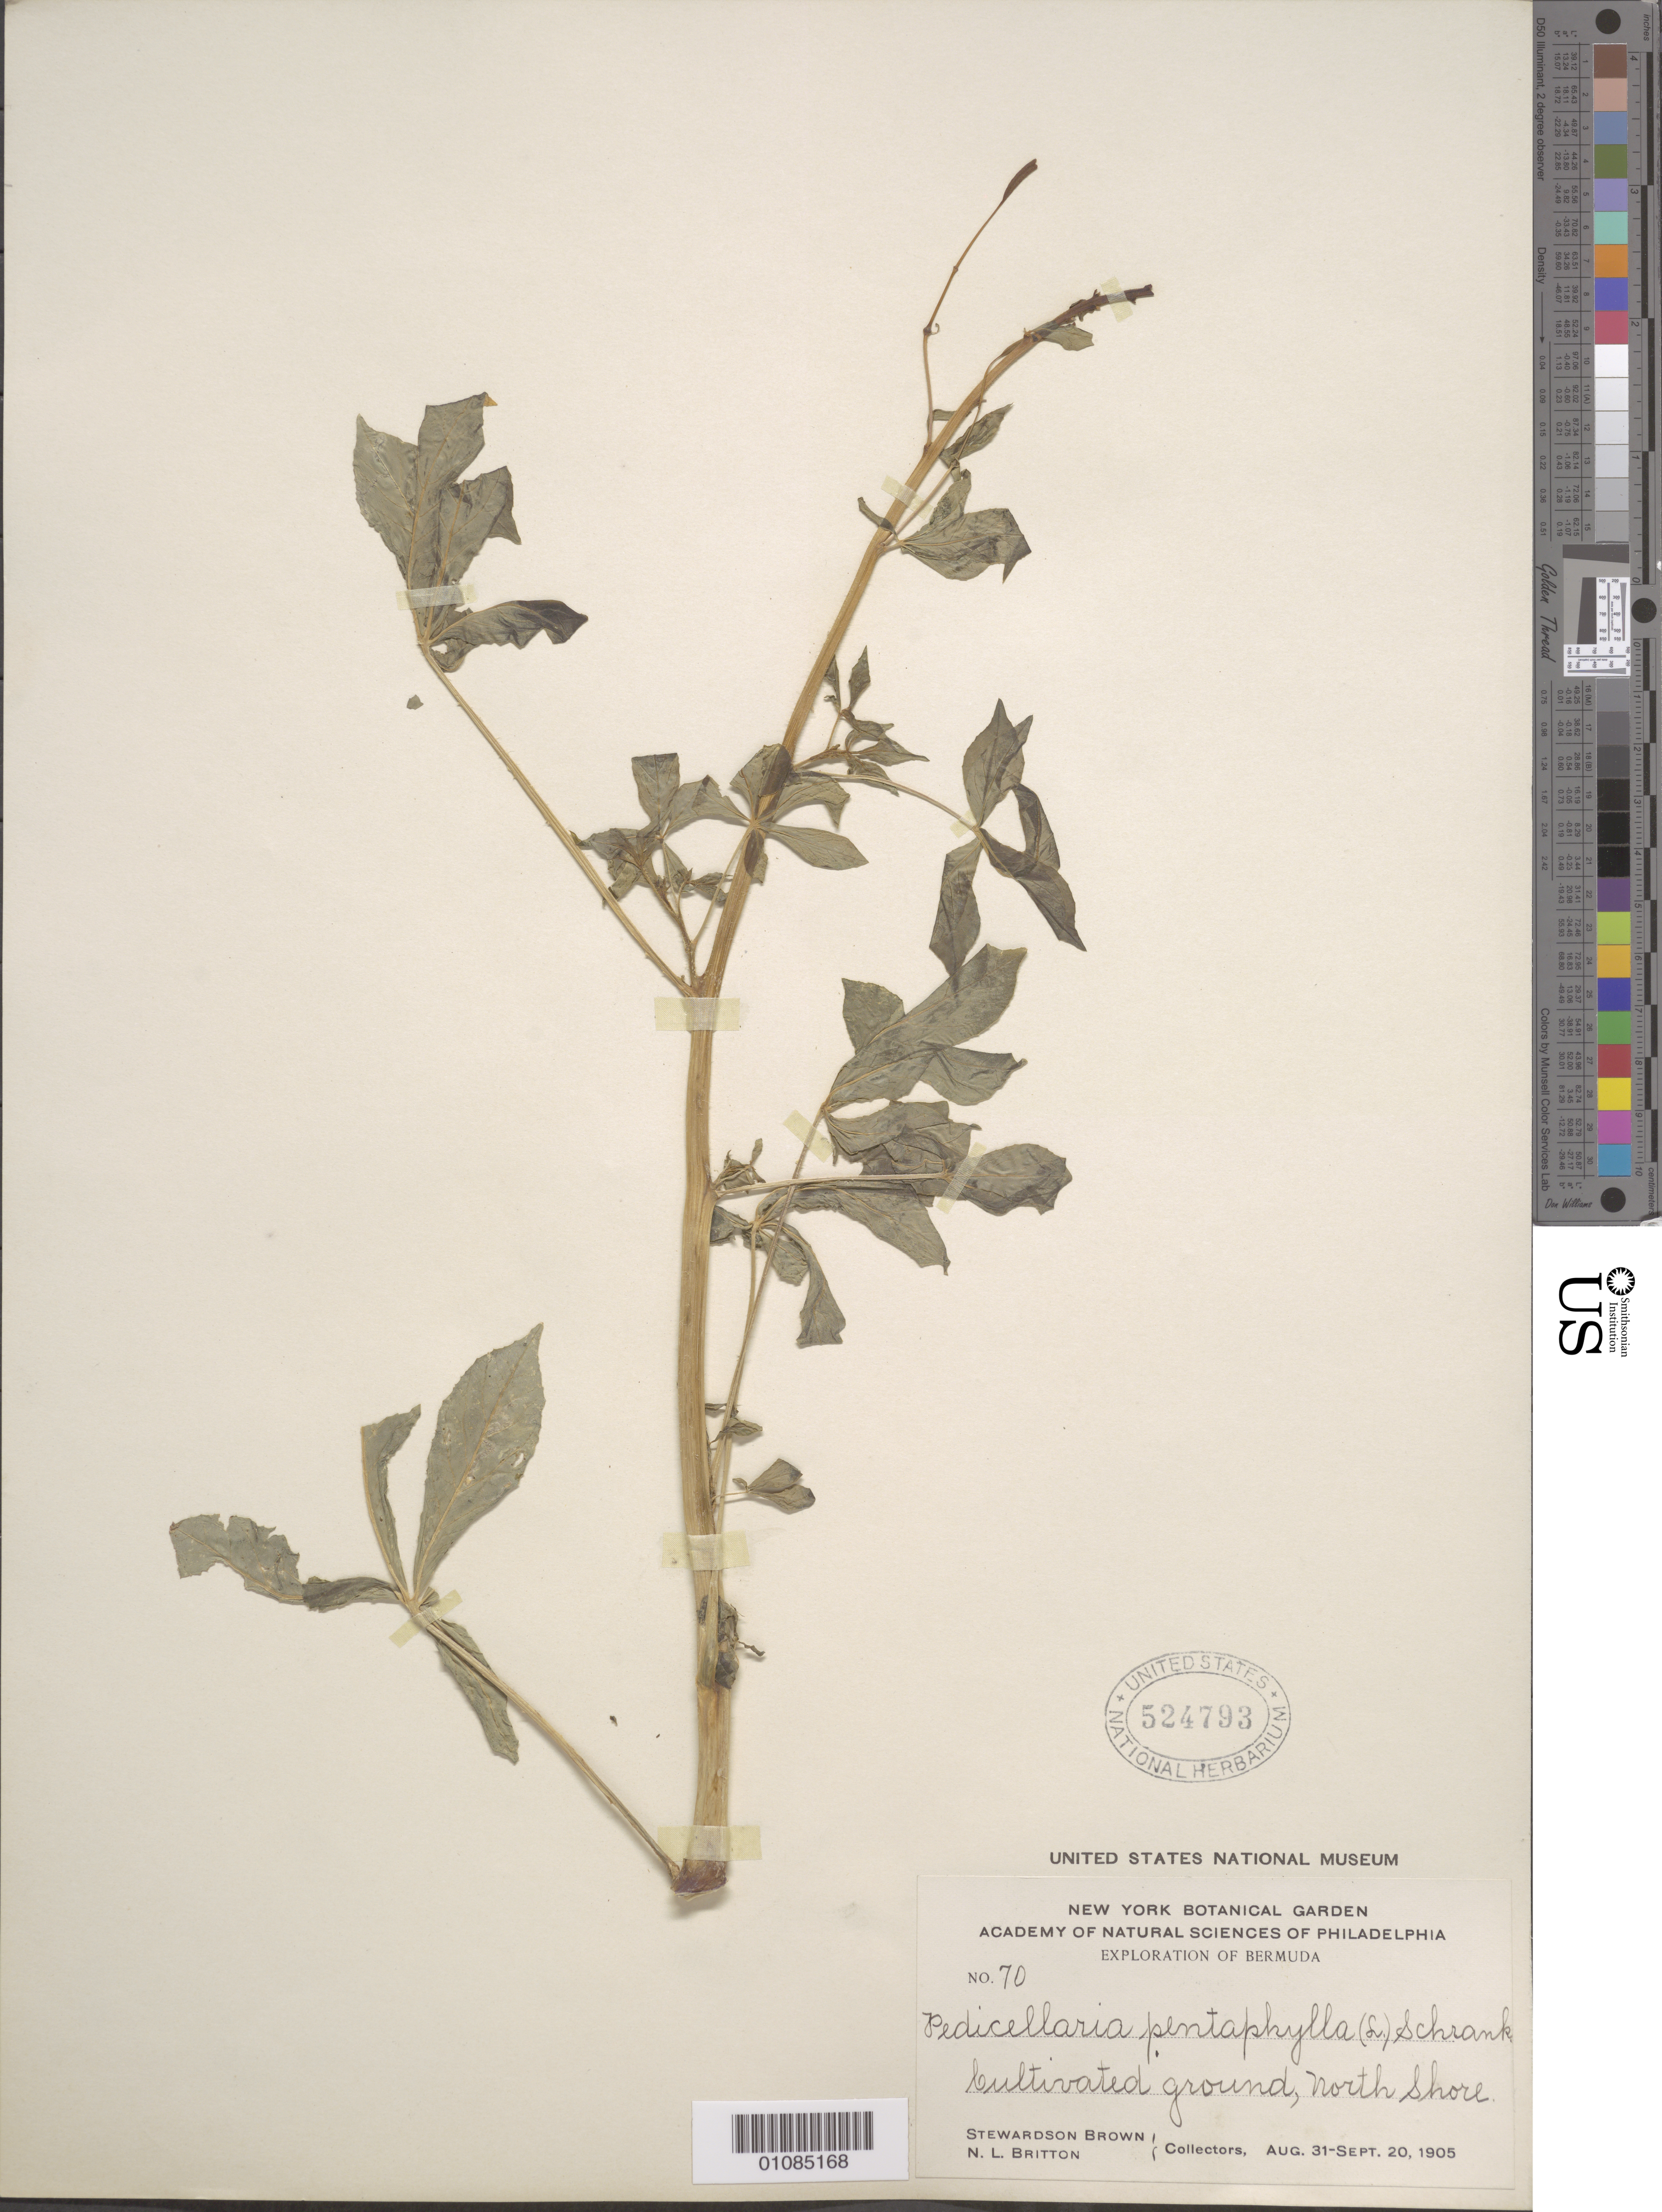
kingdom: Plantae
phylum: Tracheophyta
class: Magnoliopsida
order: Brassicales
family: Cleomaceae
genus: Gynandropsis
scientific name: Gynandropsis gynandra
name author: (L.) Briq.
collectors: S. Brown & N. Britton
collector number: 70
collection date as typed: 31 Aug 1905 to 20 Sep 1905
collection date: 1905-08-31/1905-09-20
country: Bermuda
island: Bermuda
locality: Cultivated ground, N Shore.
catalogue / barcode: US 524793